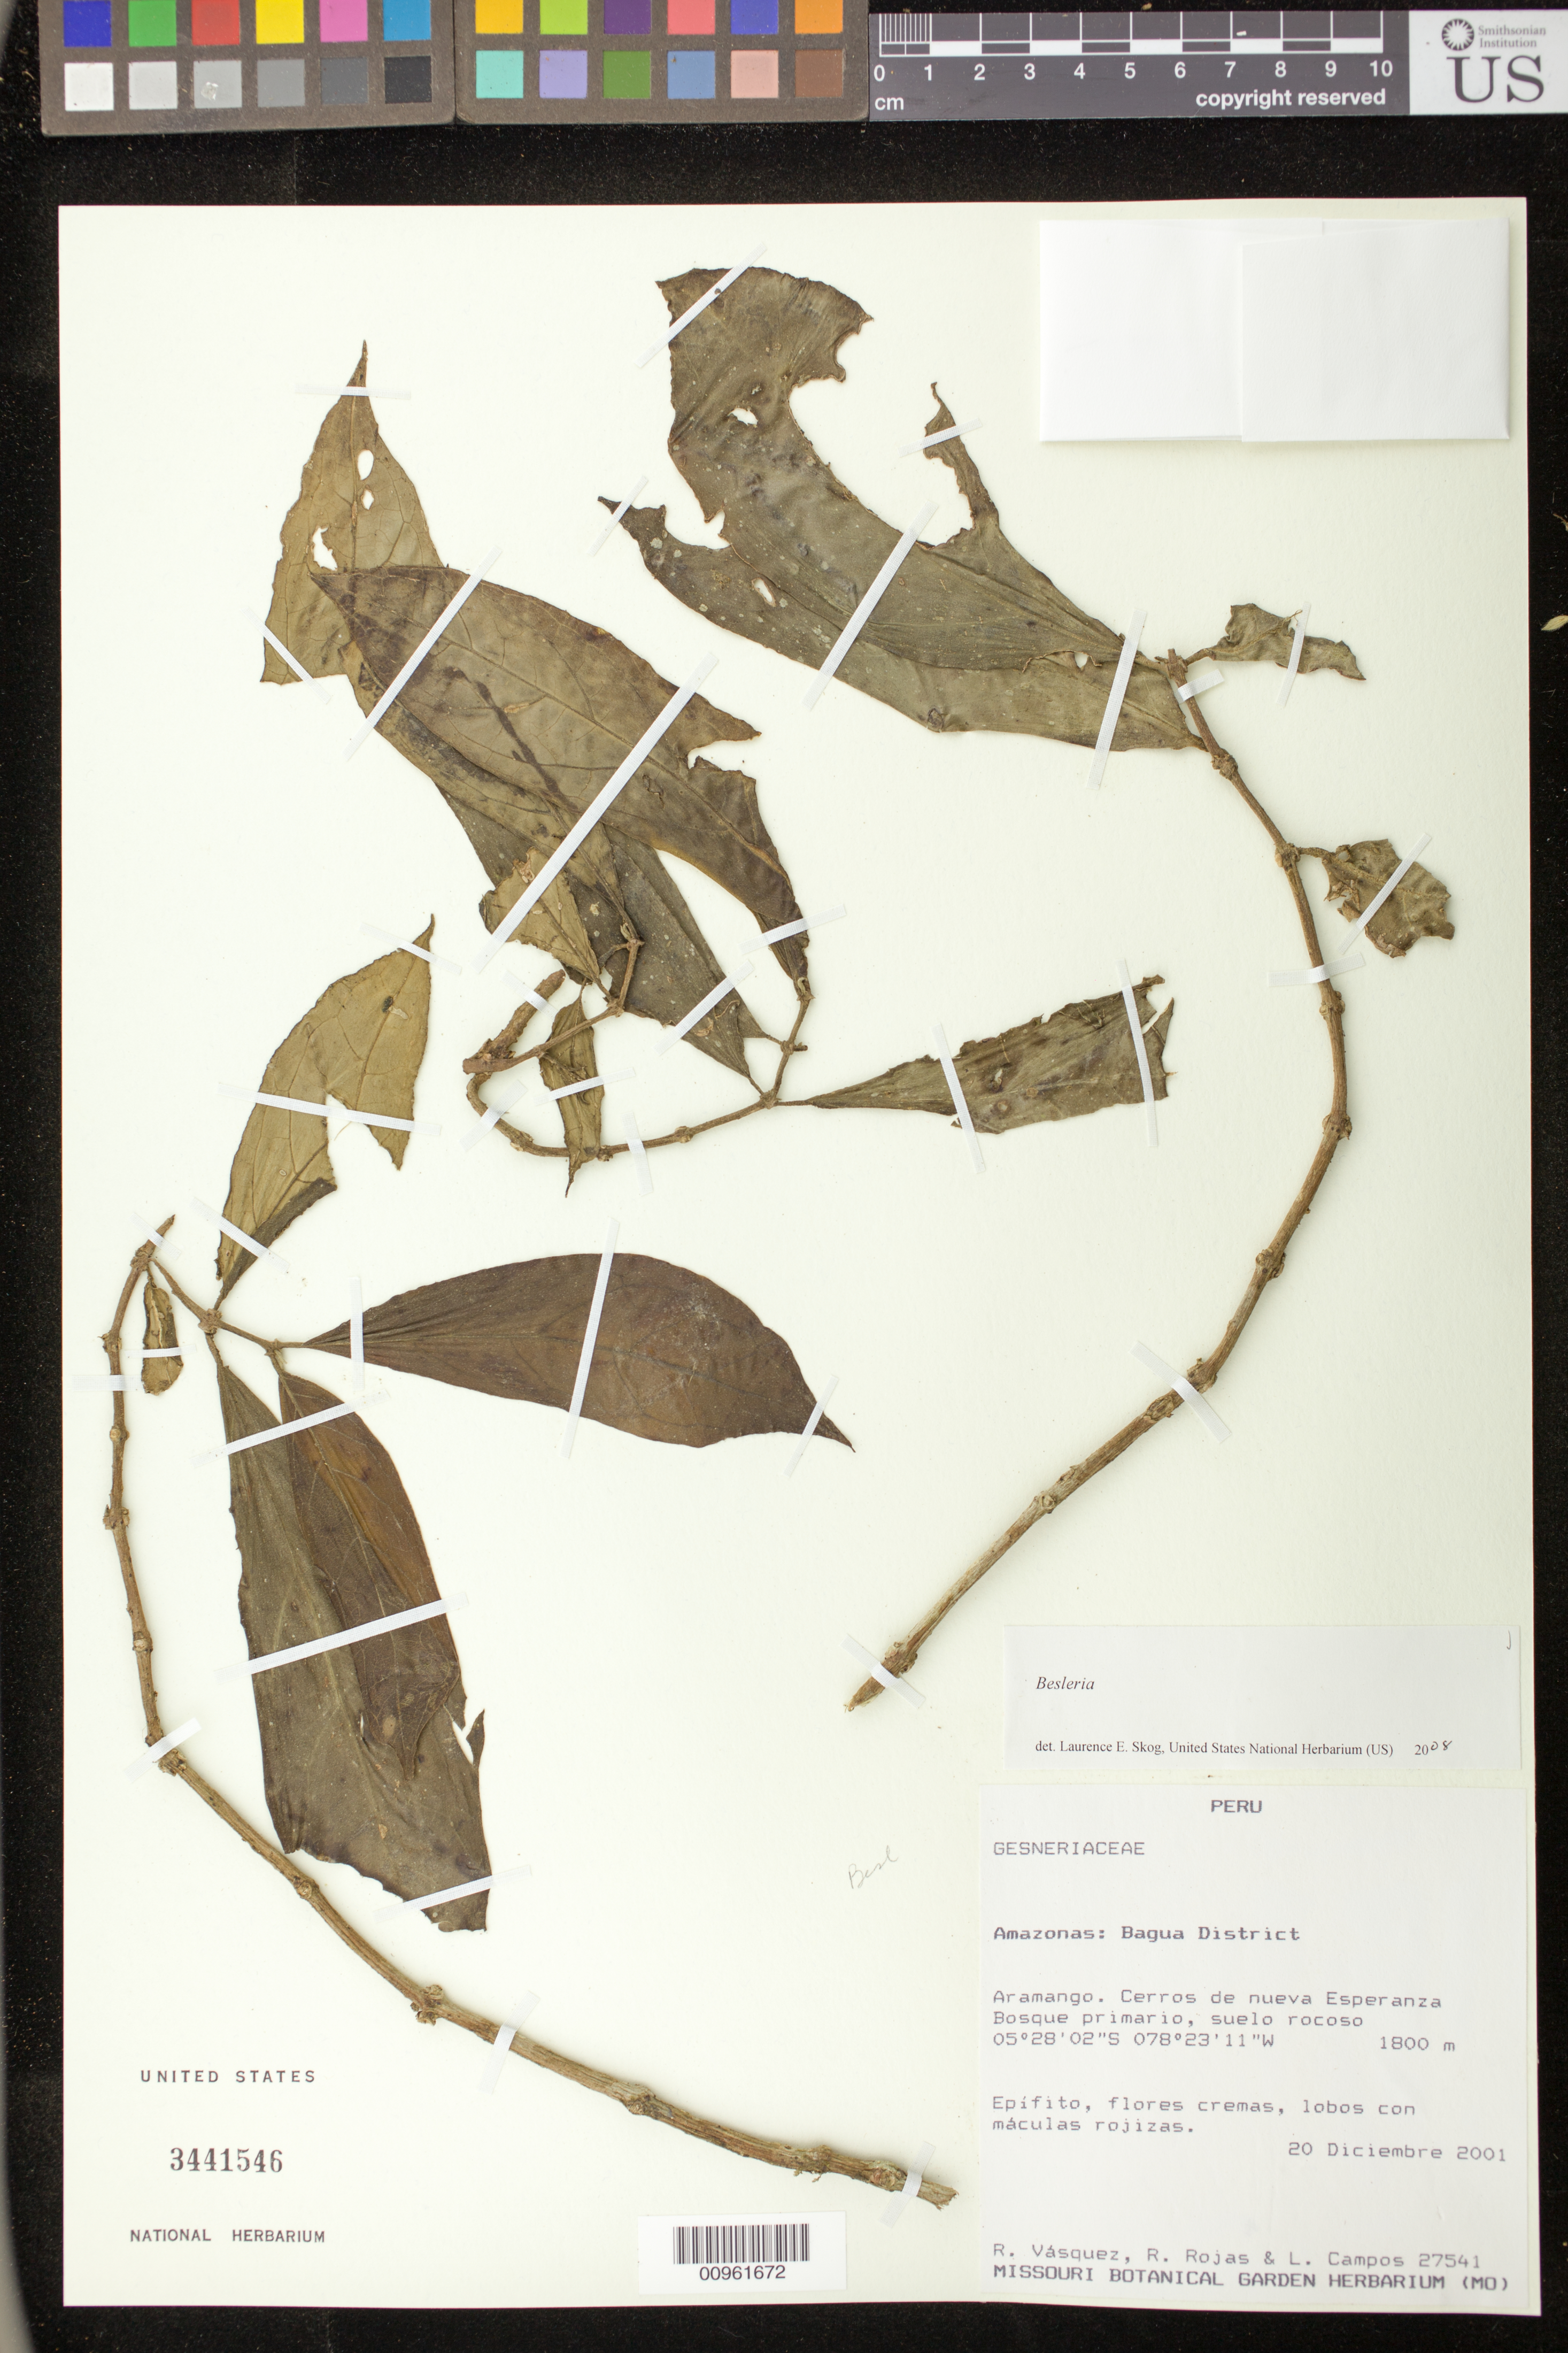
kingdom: Plantae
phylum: Tracheophyta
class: Magnoliopsida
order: Lamiales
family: Gesneriaceae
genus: Besleria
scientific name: Besleria sp.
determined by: Skog, Laurence E.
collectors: R. Vásquez, R. Rojas & L. Campos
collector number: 27541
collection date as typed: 20 Dec 2001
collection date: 2001-12-20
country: Peru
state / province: Amazonas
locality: Bagua District, Aramango, cerros de nueva Esperanza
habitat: Bosque primario, suelo rocoso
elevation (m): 1800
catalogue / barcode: US 3441546